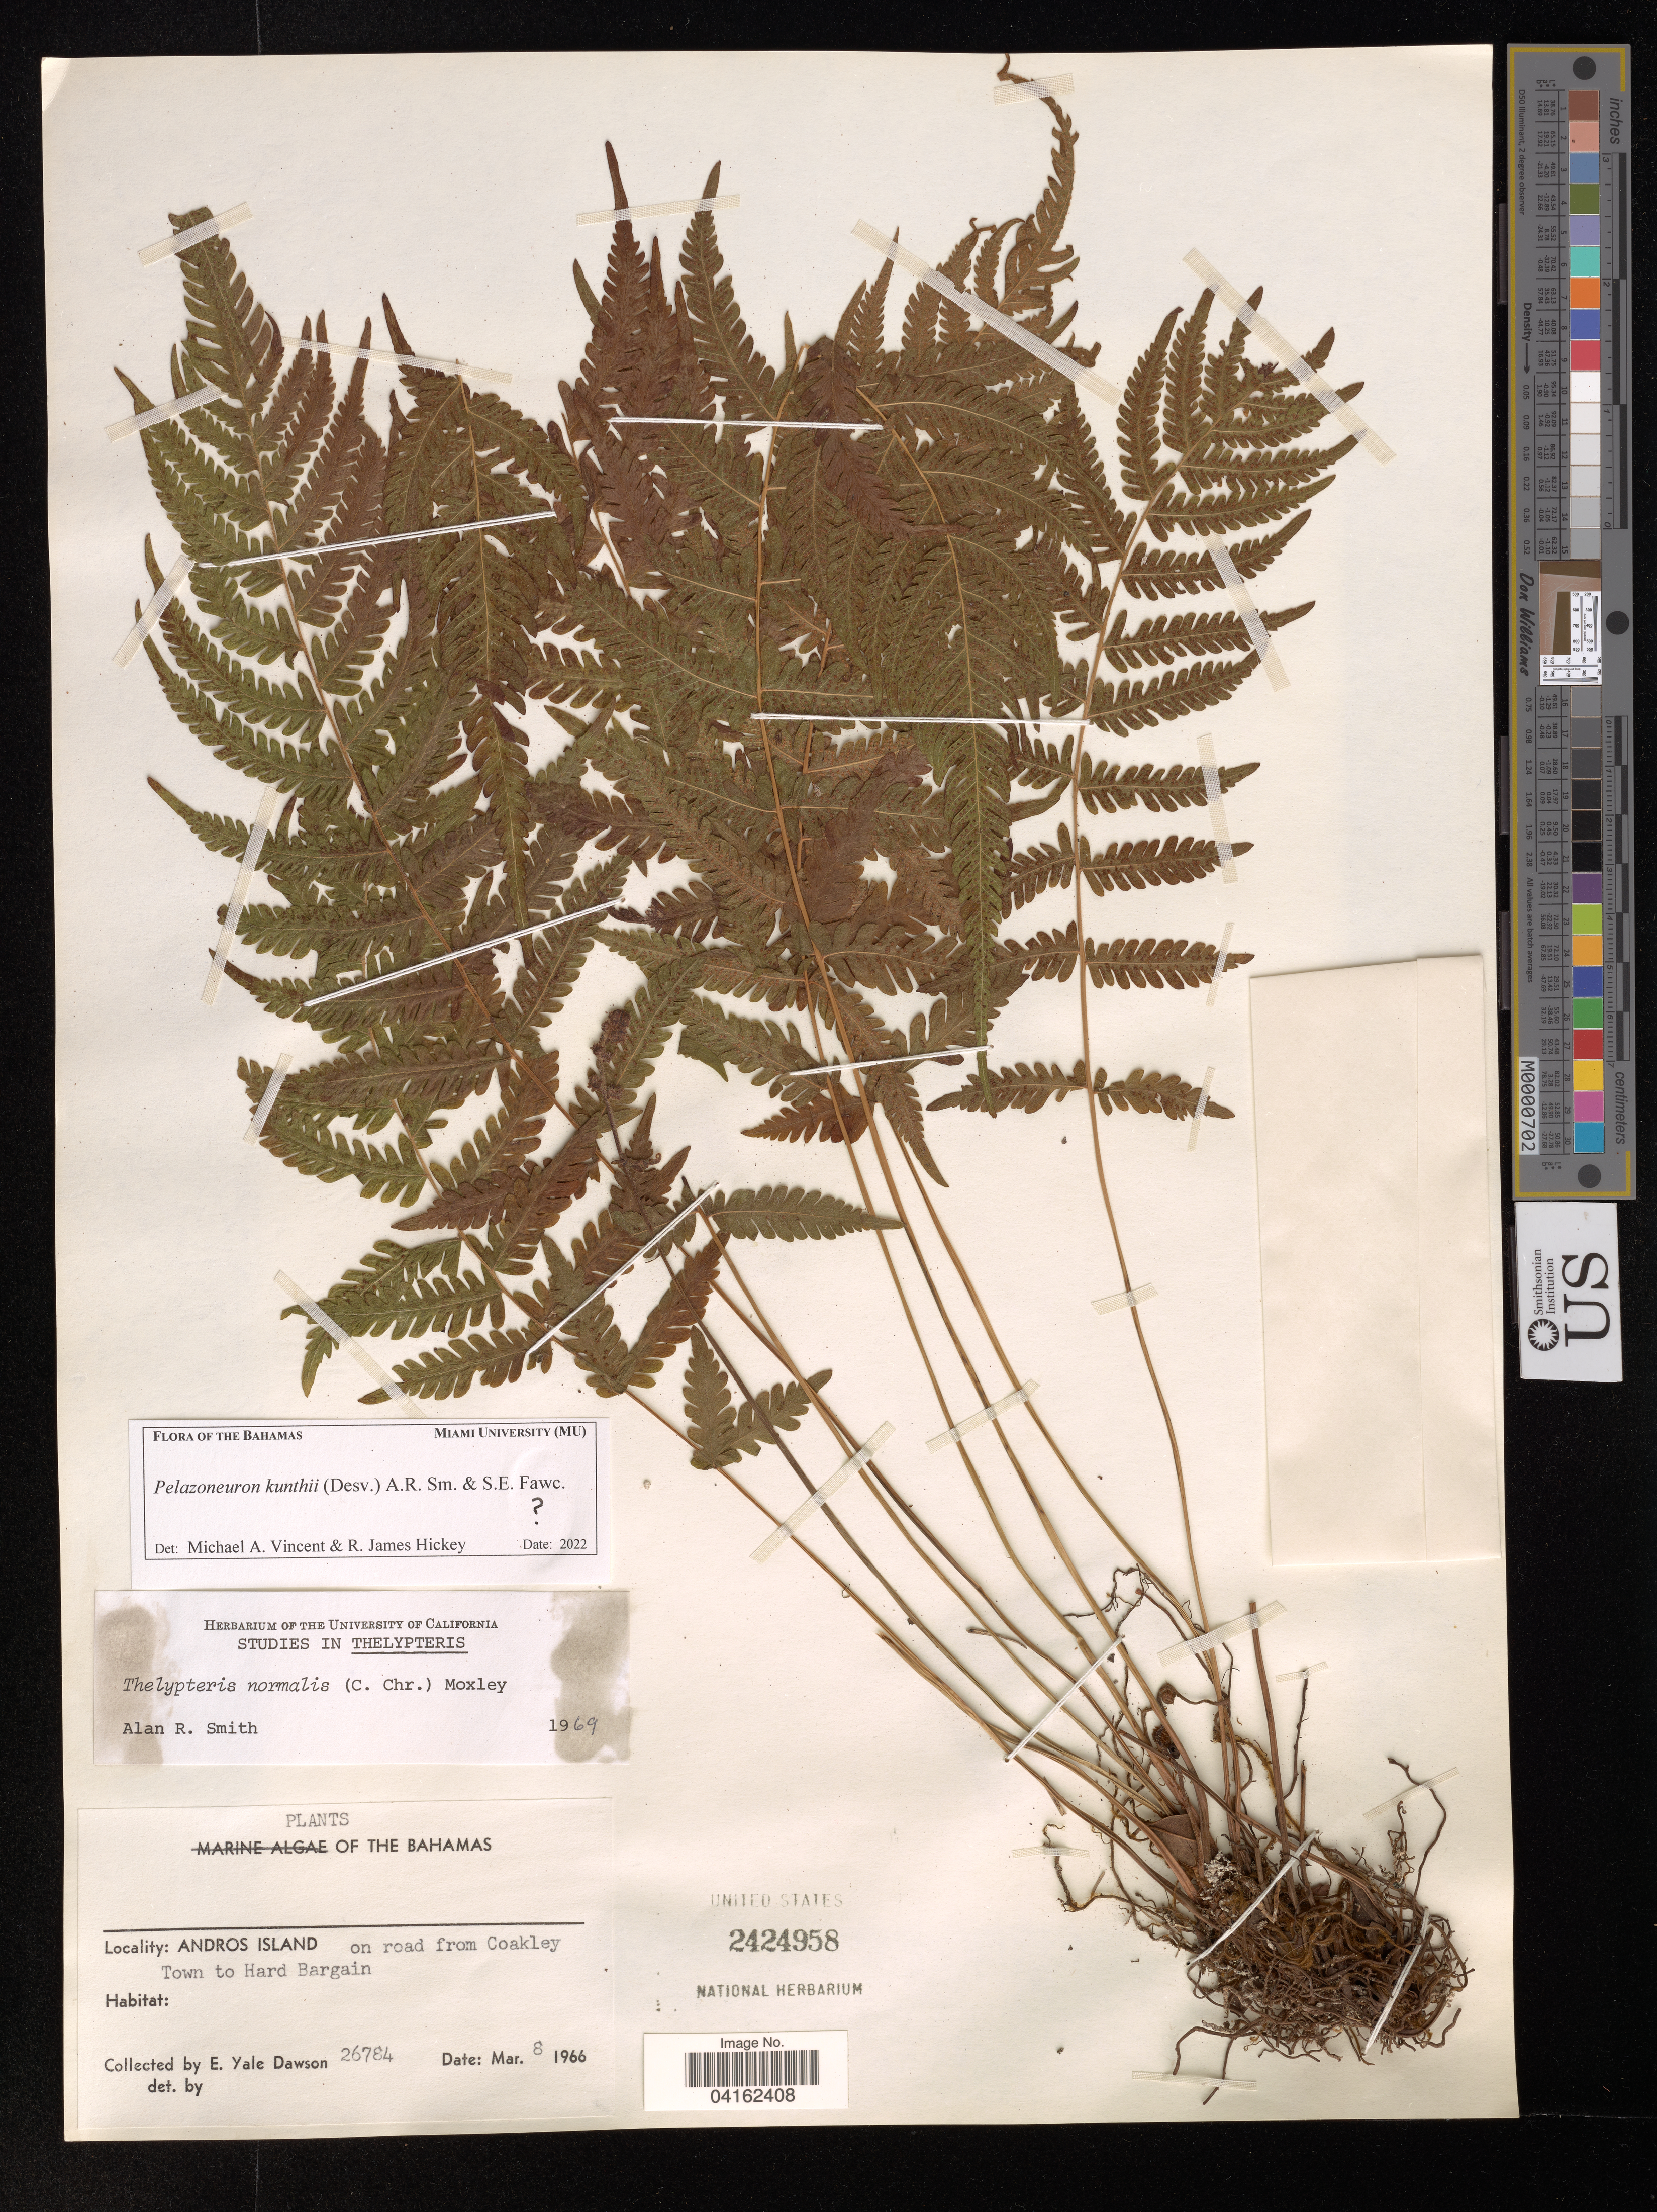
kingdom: Plantae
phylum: Tracheophyta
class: Polypodiopsida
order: Polypodiales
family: Thelypteridaceae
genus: Pelazoneuron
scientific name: Pelazoneuron kunthii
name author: (Desv.) A.R. Sm. & Fawcett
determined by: Vicent, Michael A.; Hickey, R. J.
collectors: E. Y. Dawson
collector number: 26784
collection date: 1966-03-08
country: Bahamas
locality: Andros Island on road from Coakley Town to Hard Bargain.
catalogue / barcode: US 2424958